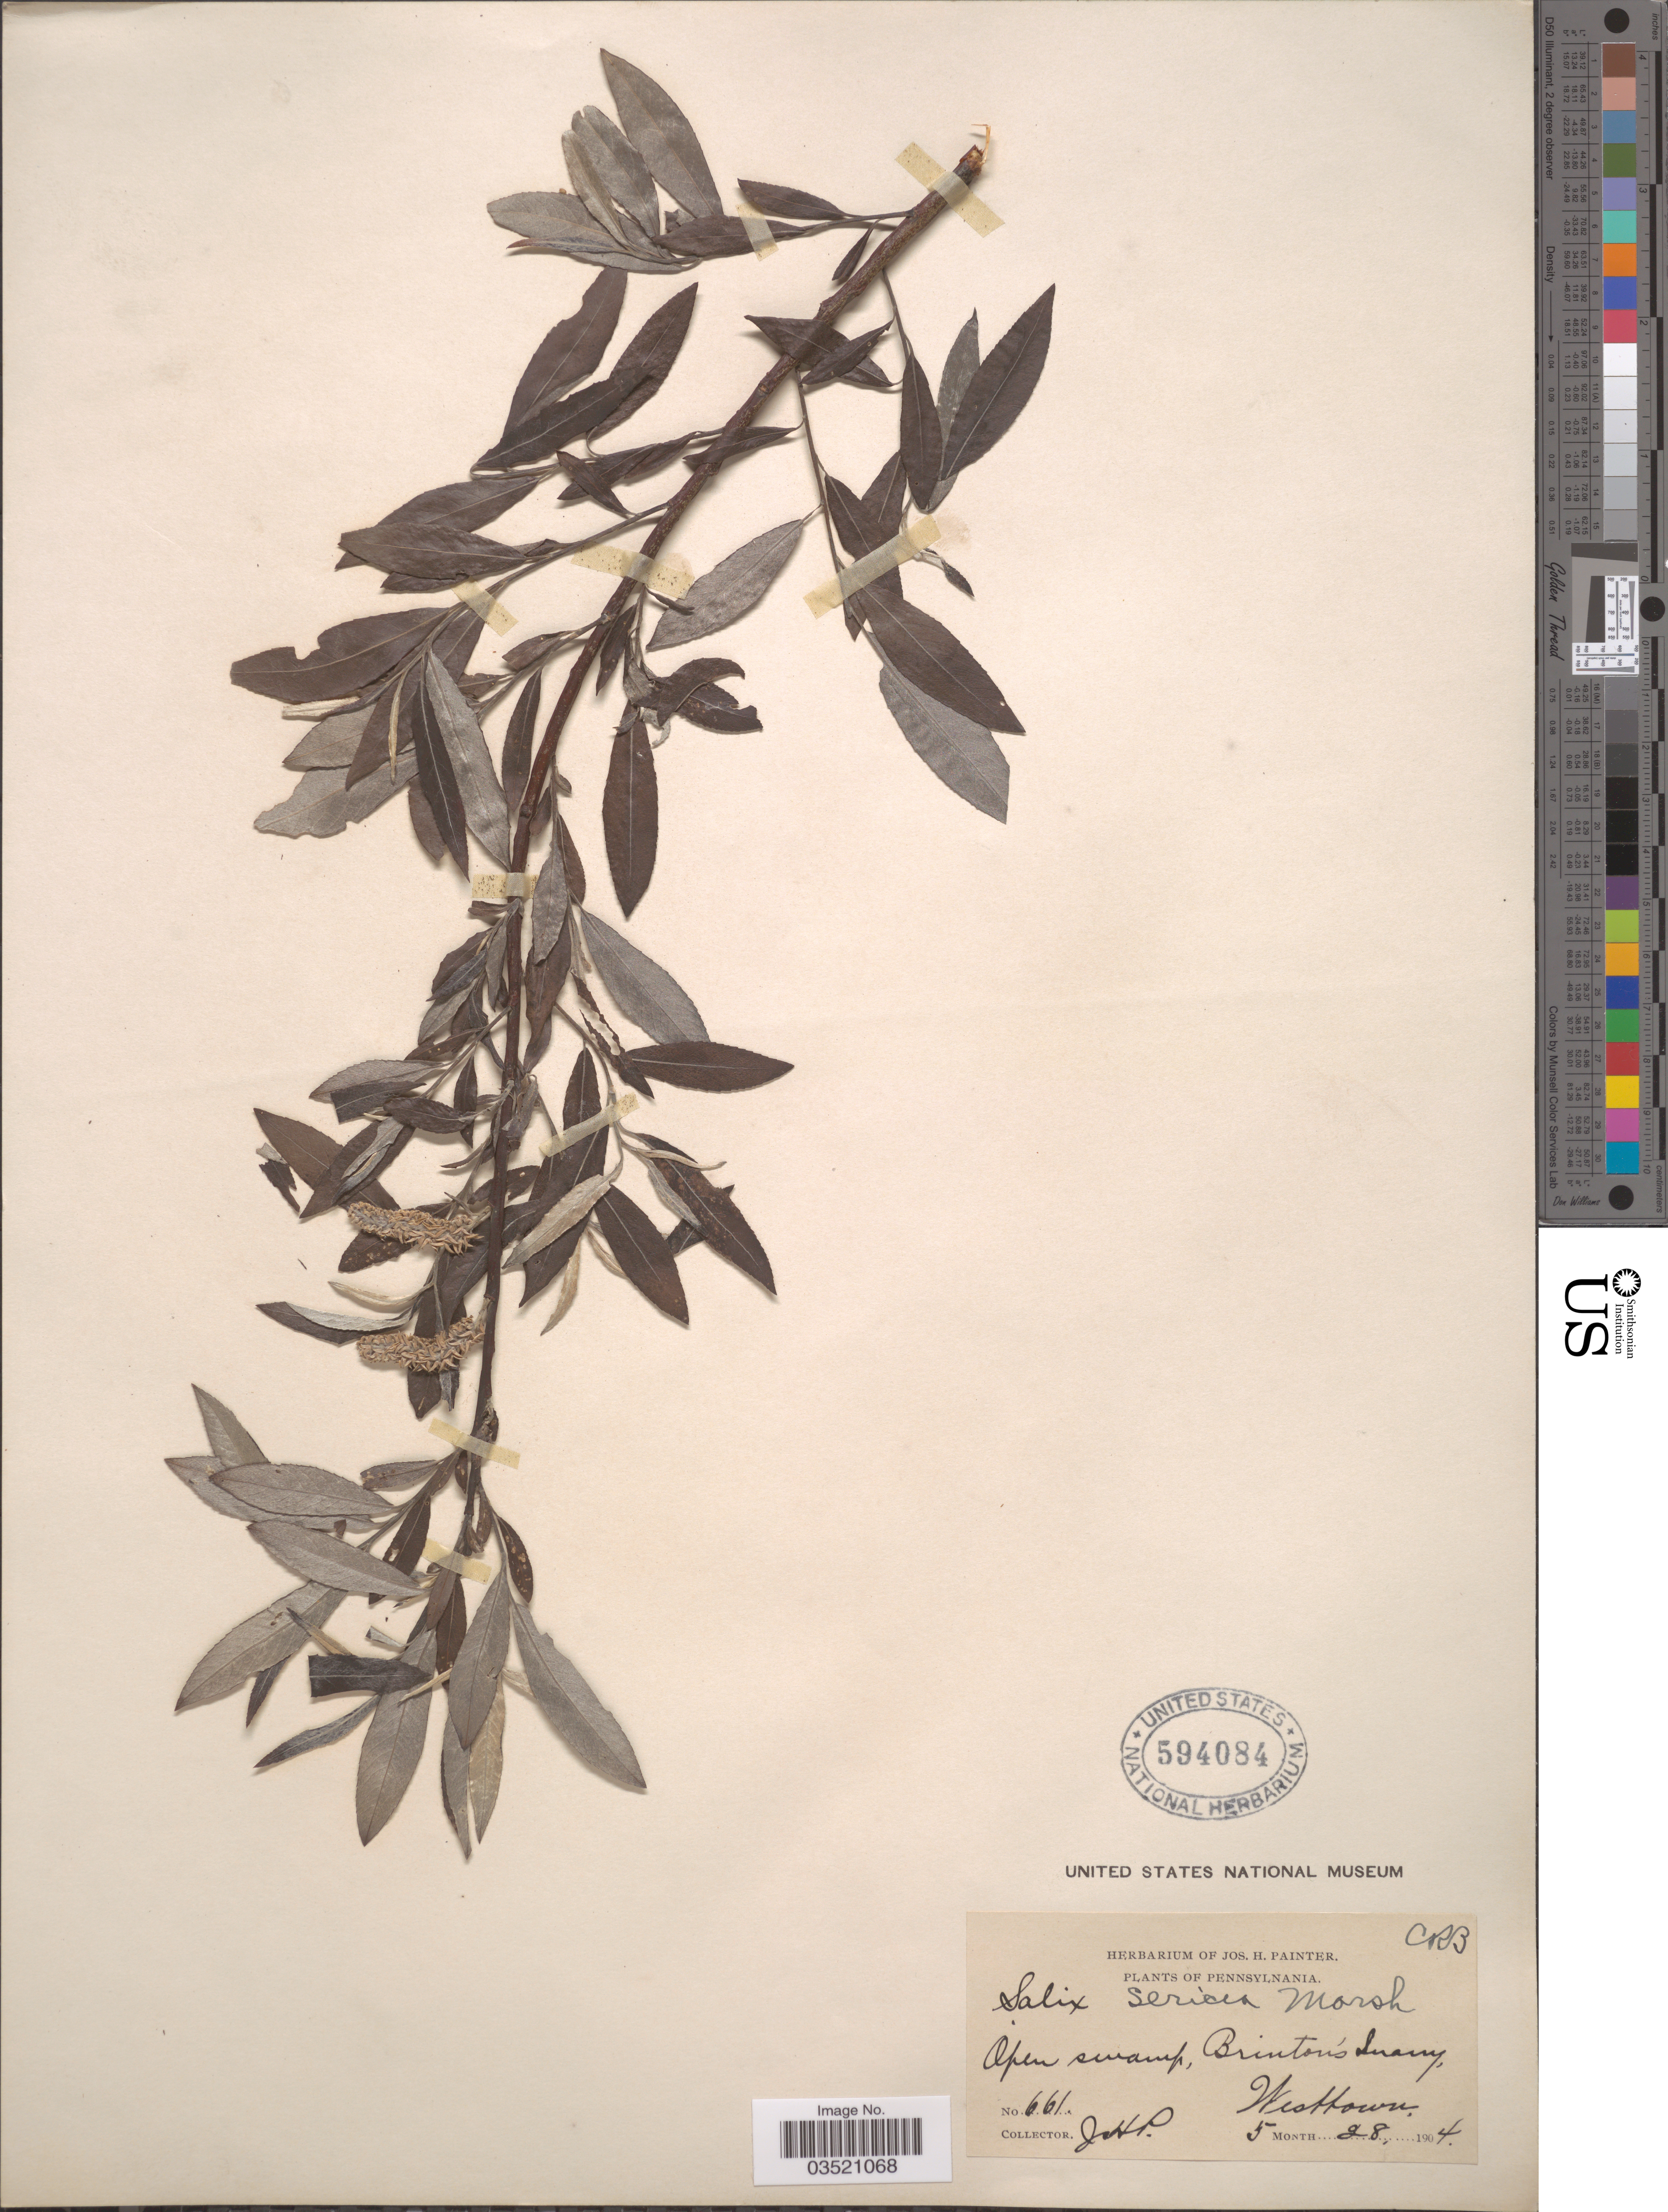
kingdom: Plantae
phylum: Tracheophyta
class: Magnoliopsida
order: Malpighiales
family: Salicaceae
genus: Salix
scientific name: Salix sericea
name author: Marshall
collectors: J. H. Painter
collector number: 661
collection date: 1904-05-28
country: United States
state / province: Pennsylvania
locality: Brinton's Quarry, Westtown.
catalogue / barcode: US 594084